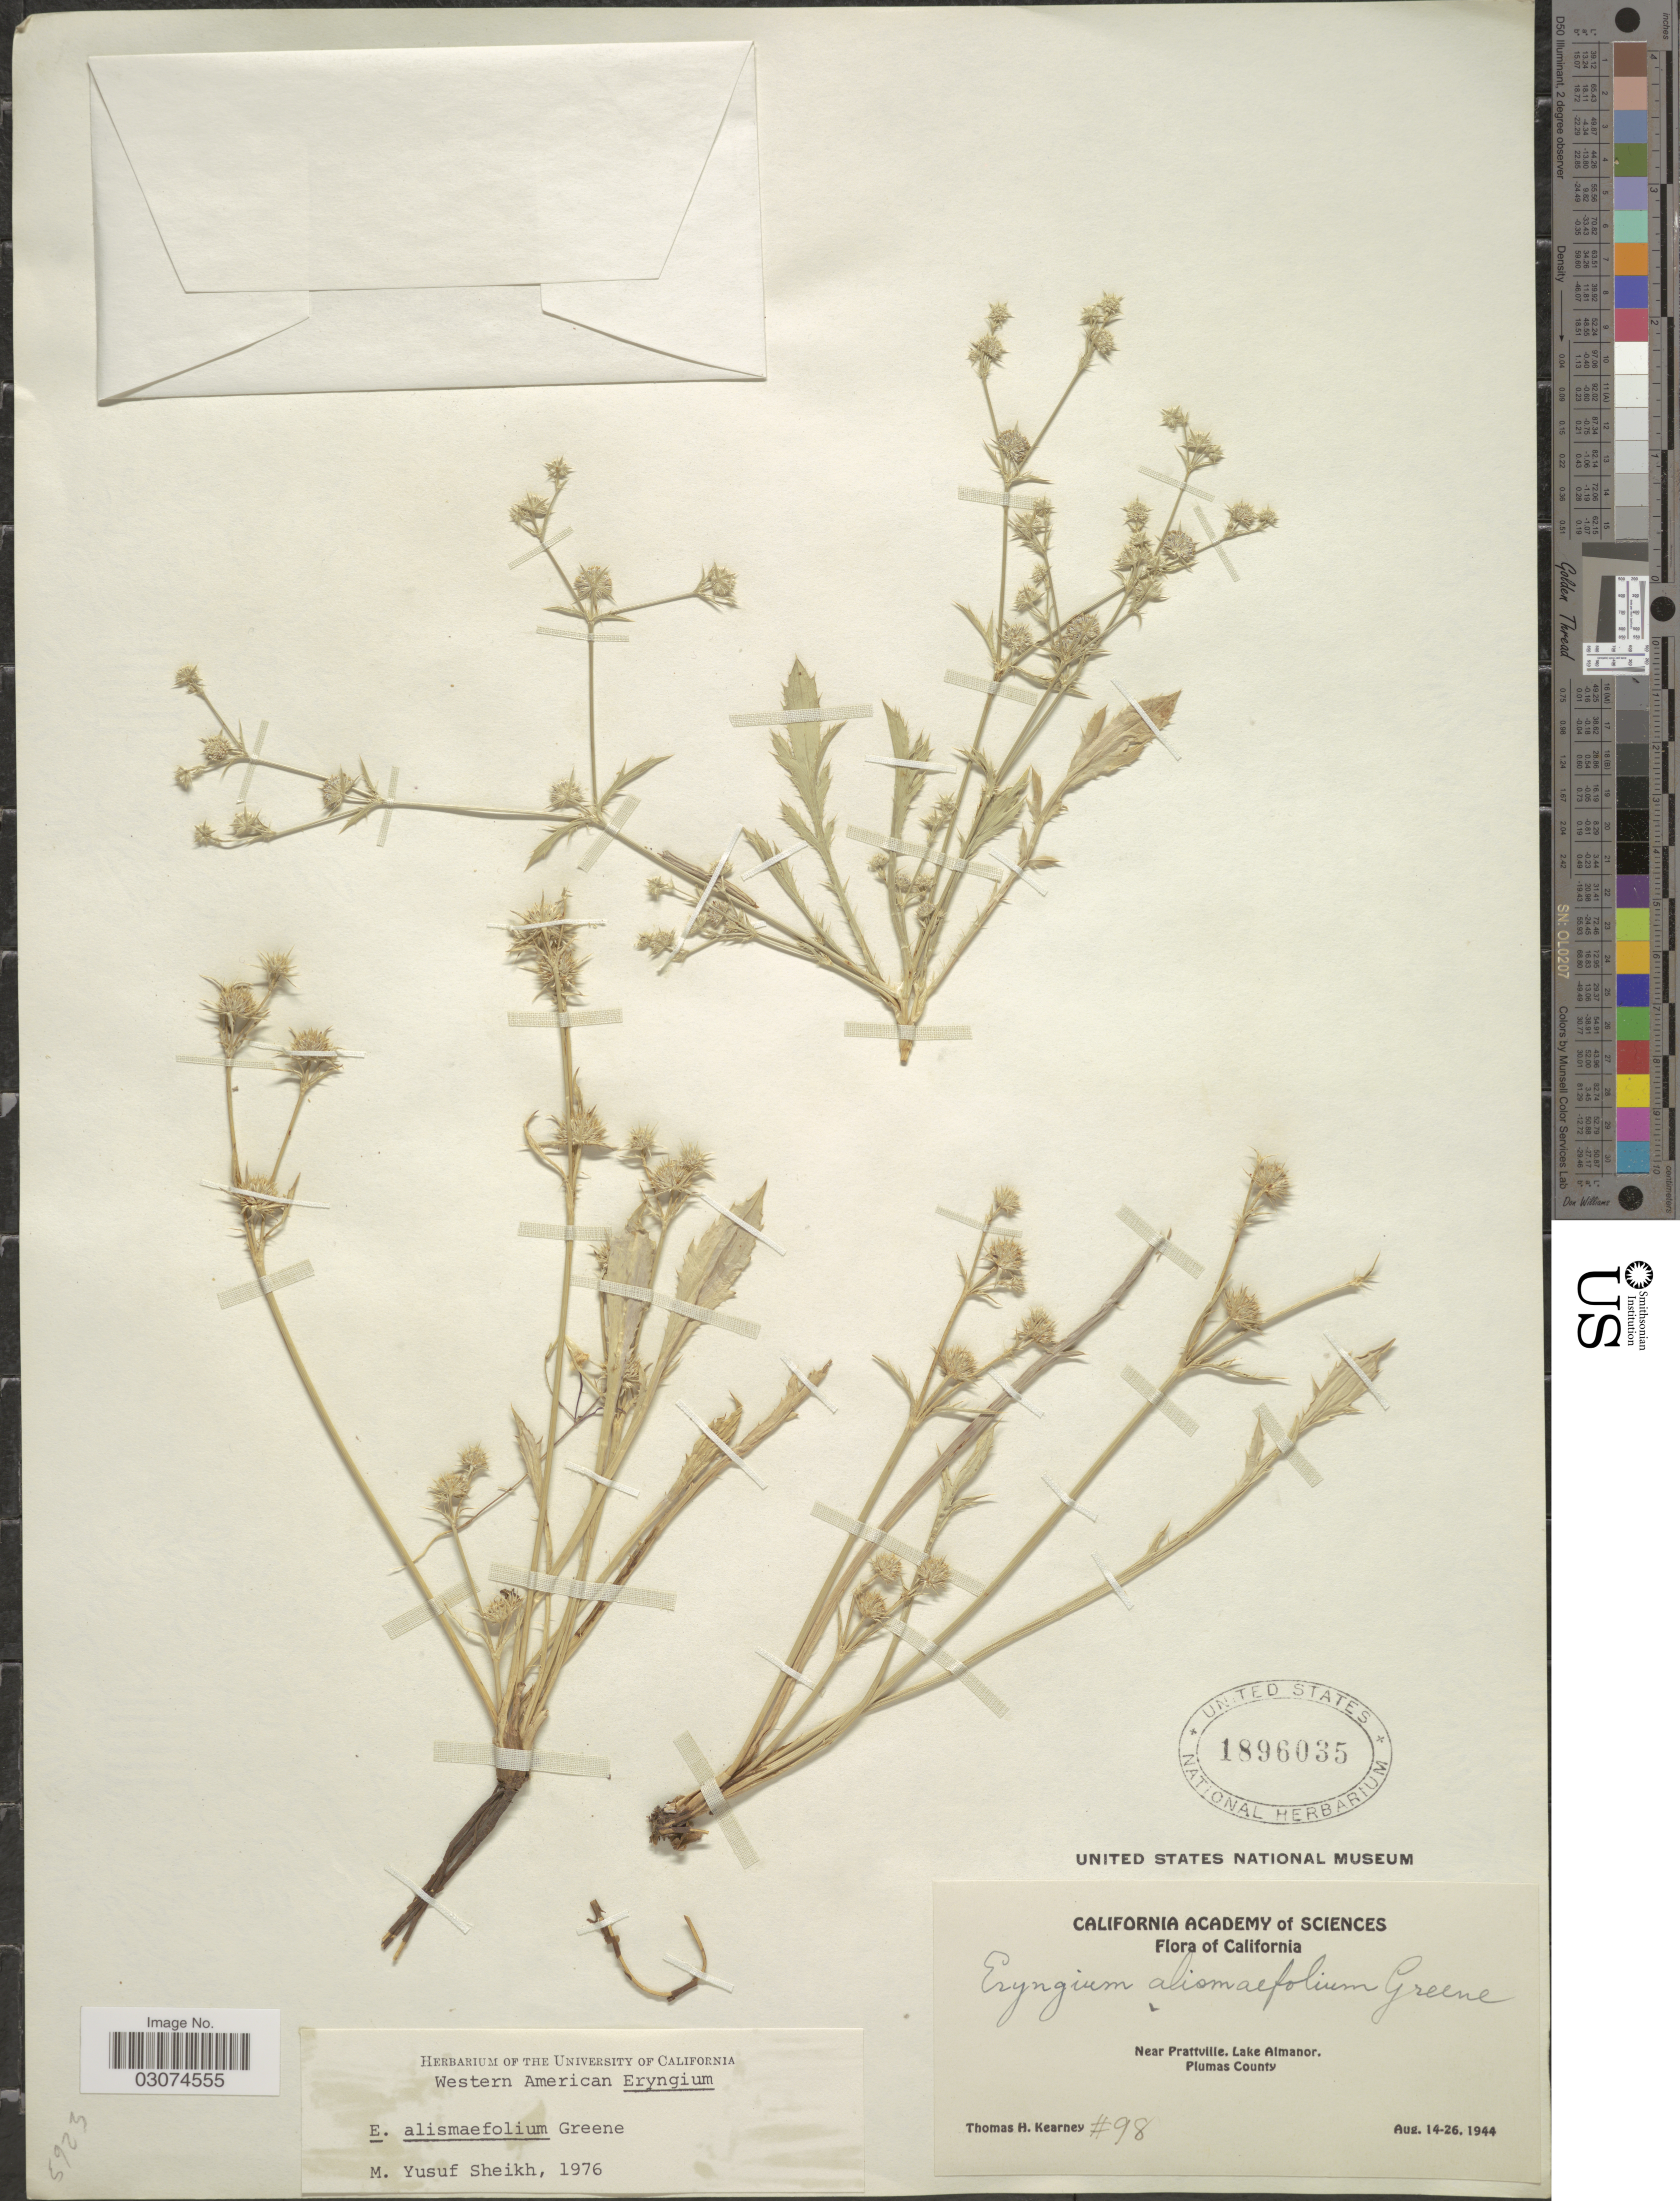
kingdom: Plantae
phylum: Tracheophyta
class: Magnoliopsida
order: Apiales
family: Apiaceae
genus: Eryngium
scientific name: Eryngium alismifolium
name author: Greene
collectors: T. H. Kearney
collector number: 98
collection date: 1944-08-14/1944-08-26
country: United States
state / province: California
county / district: Plumas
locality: Near Prattville, Lake Almanor, Plumas County.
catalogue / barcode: US 1896035